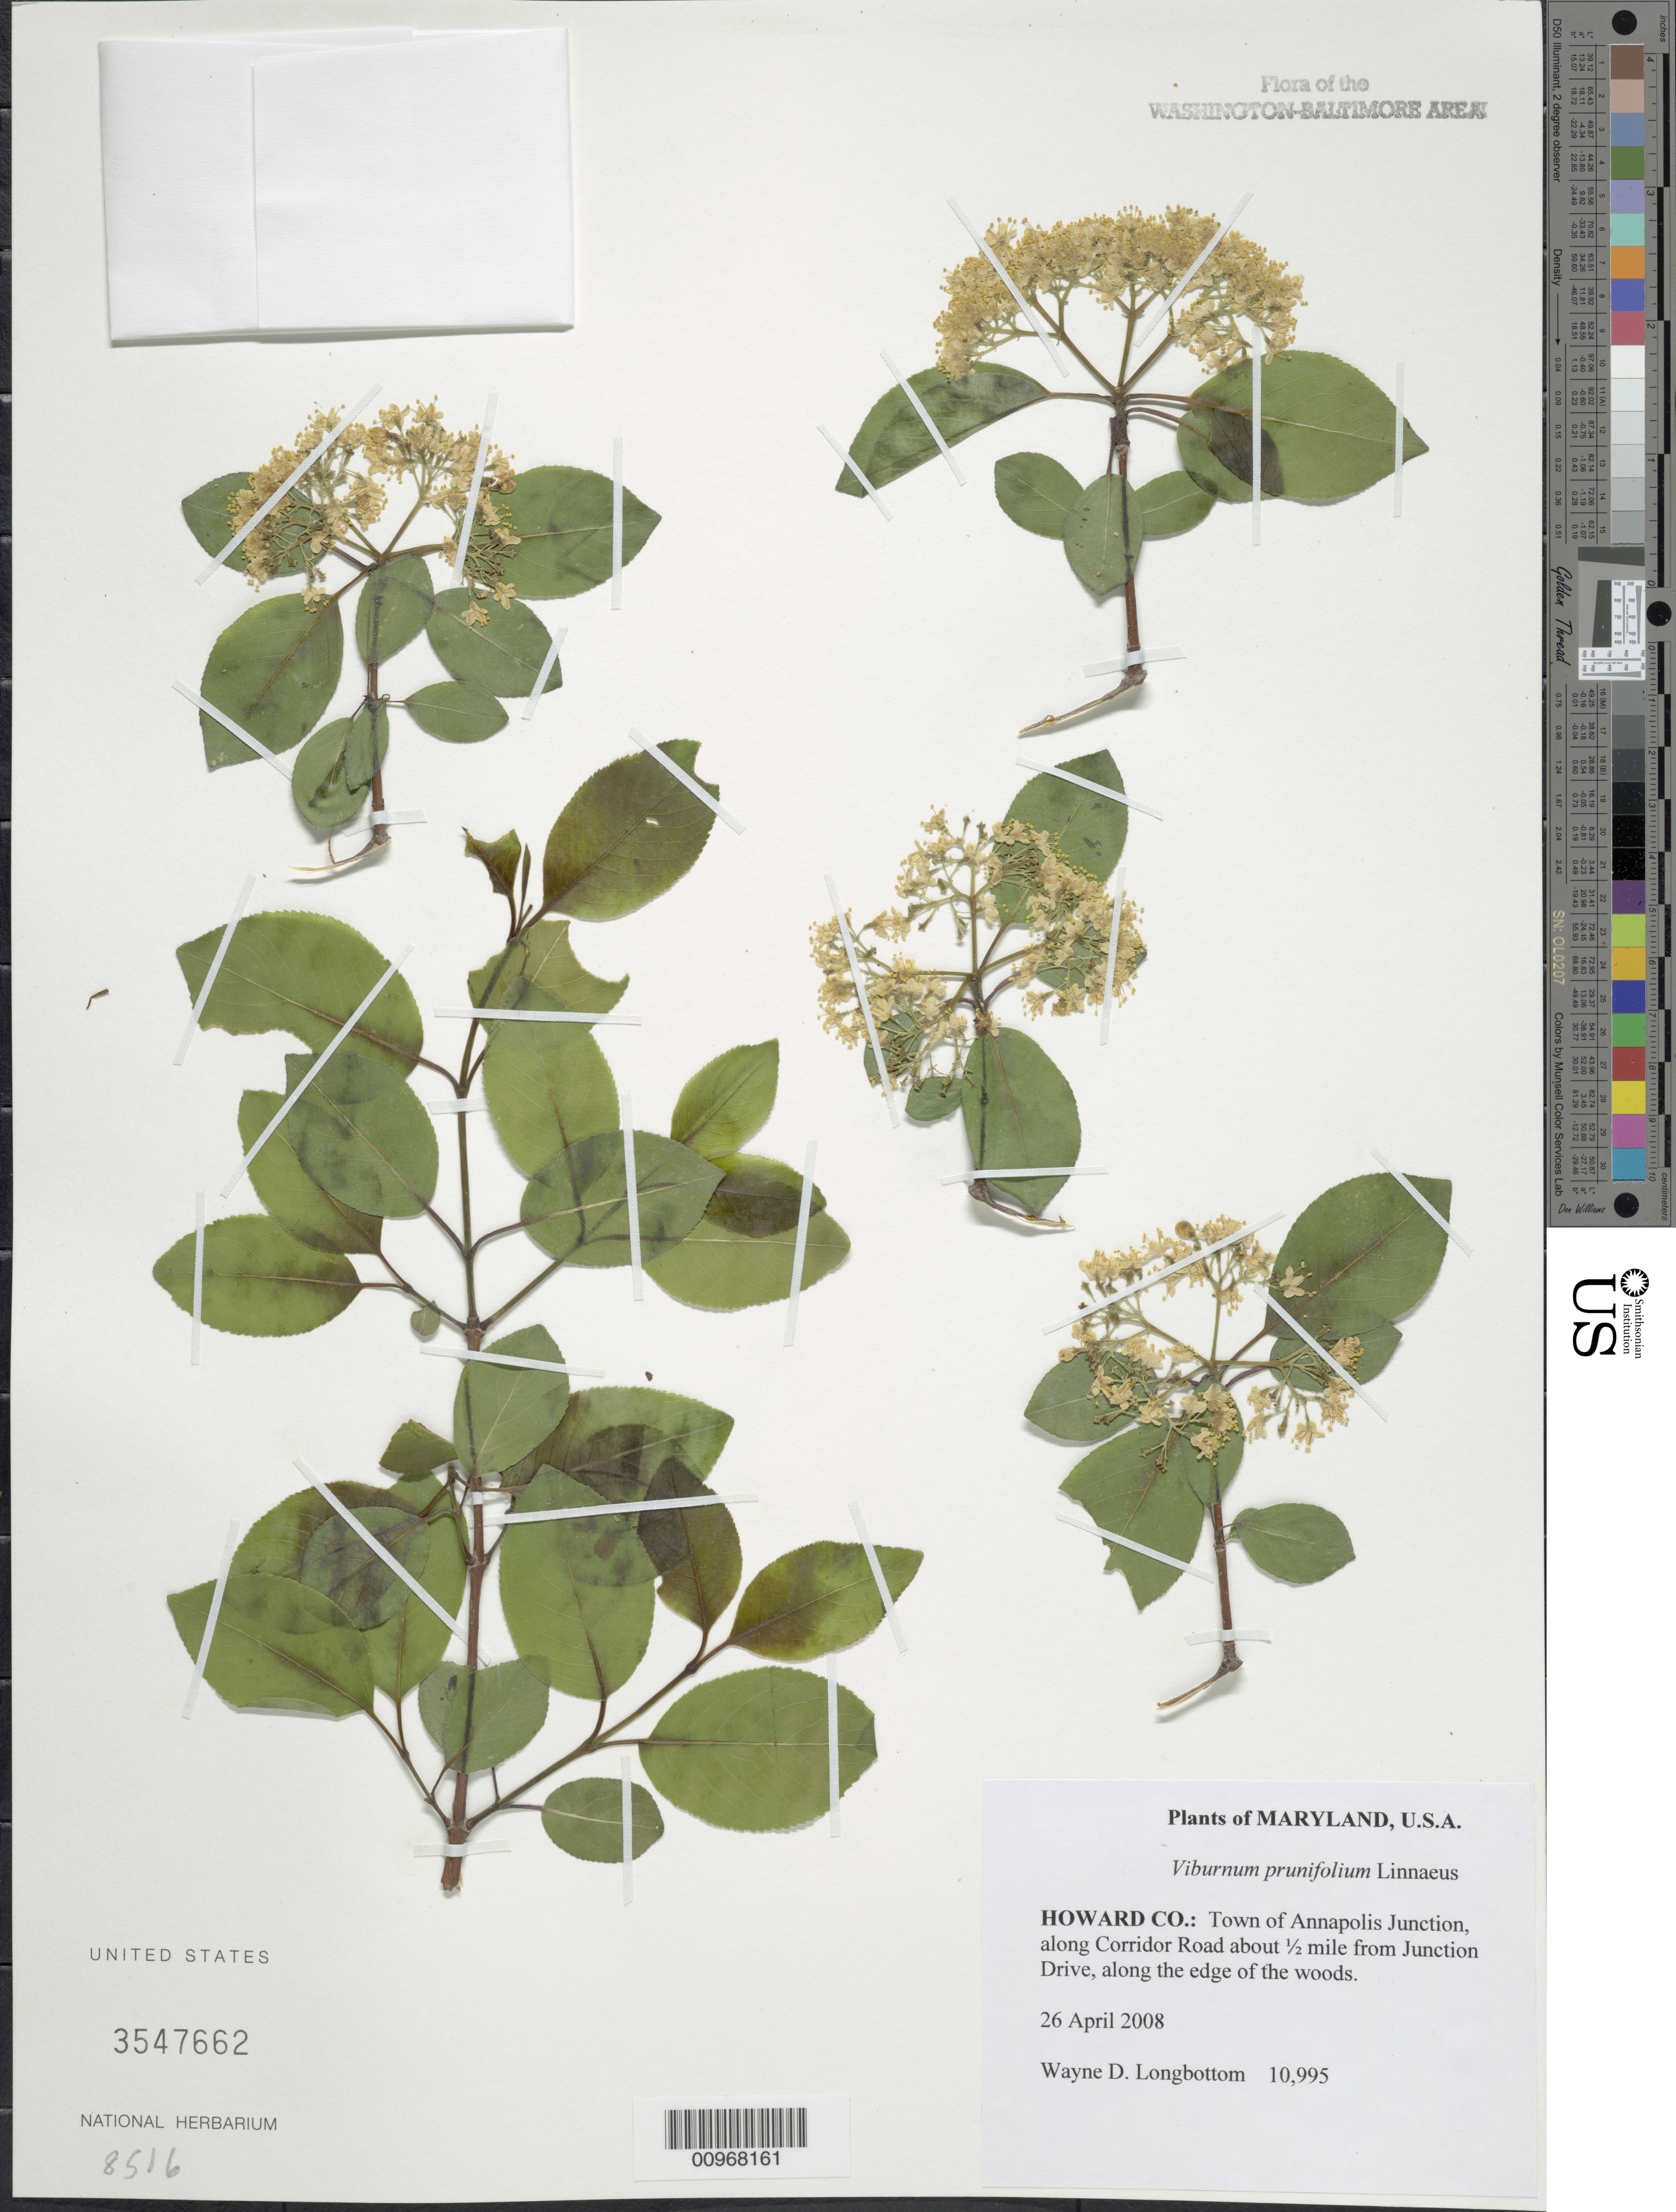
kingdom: Plantae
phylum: Tracheophyta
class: Magnoliopsida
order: Dipsacales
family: Viburnaceae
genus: Viburnum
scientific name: Viburnum prunifolium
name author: L.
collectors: W. D. Longbottom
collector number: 10995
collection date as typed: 26 April 2008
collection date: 2008-04-26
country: United States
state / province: Maryland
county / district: Howard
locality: Town of Annapolis Junction, along Corridor Road about 0.5 mile from Junction Drive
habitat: along the edge of the woods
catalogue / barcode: US 3547662